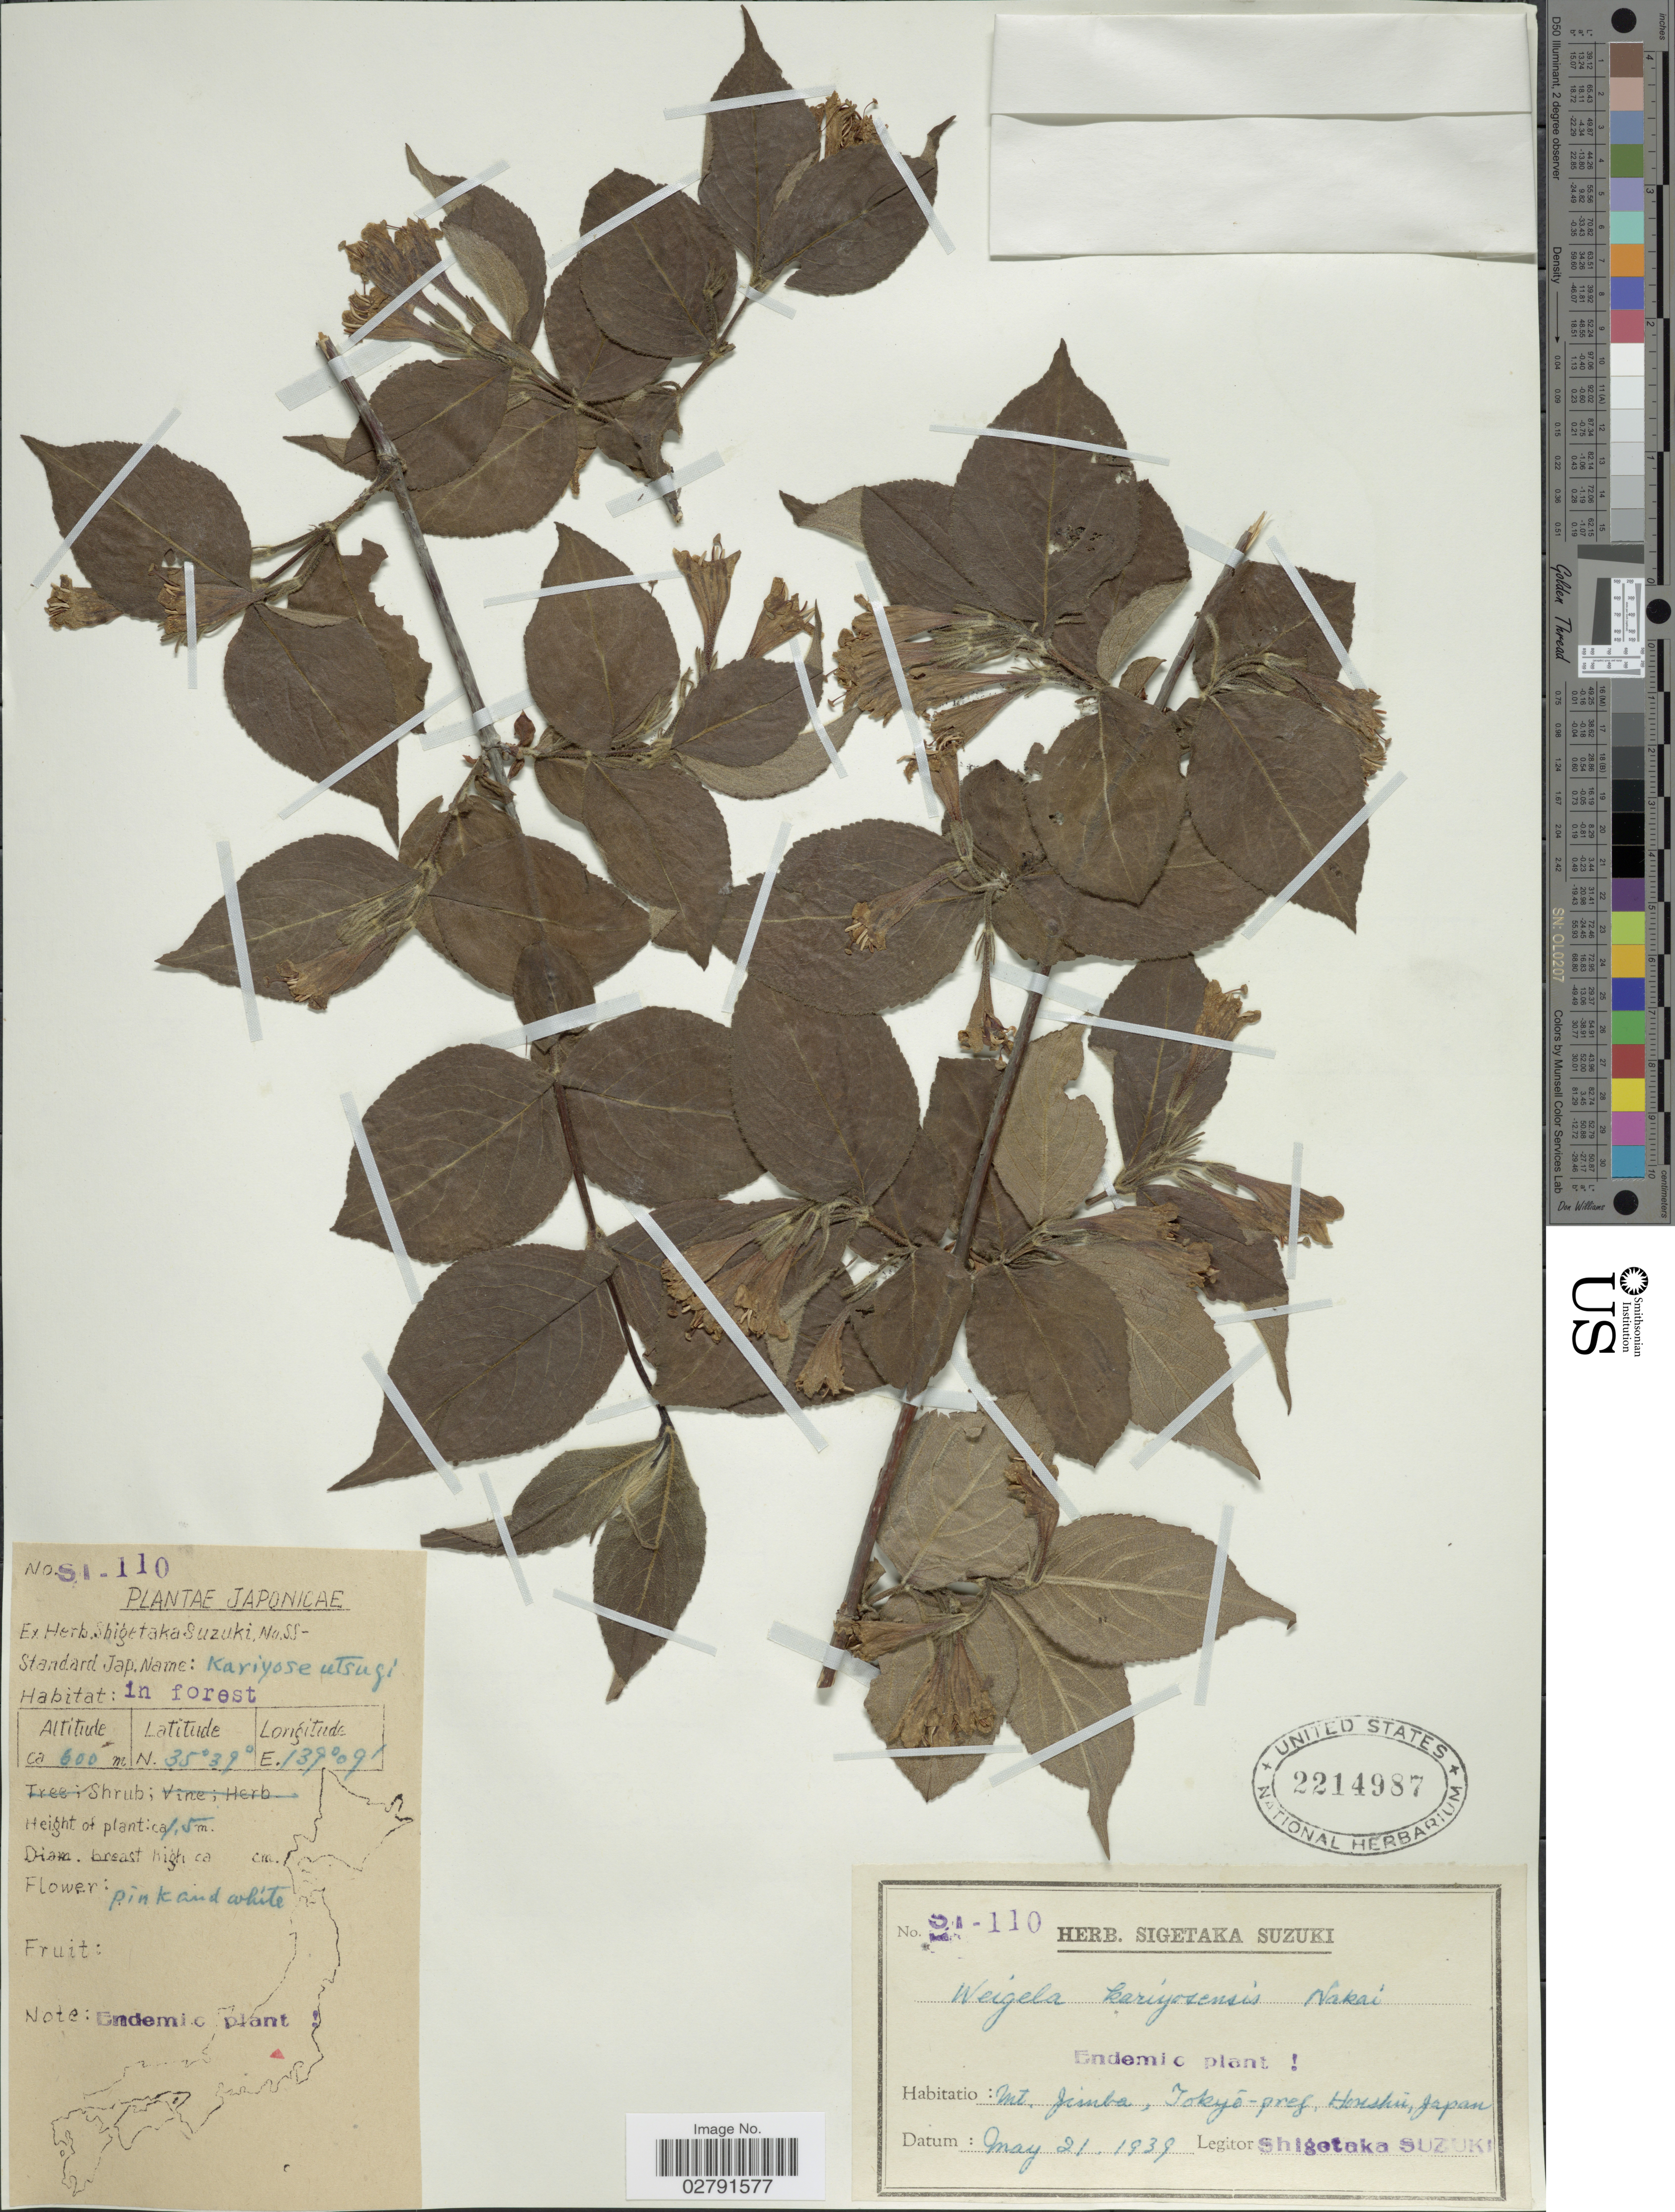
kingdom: Plantae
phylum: Tracheophyta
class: Magnoliopsida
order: Dipsacales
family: Caprifoliaceae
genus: Weigela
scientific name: Weigela kariyosensis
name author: Nakai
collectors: S. Suzuki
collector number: SI110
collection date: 1939-05-21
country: Japan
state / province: Tokyo, Federal City of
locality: Mt. Jimba, Tokyo-pref. Honshu.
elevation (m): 600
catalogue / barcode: US 2214987